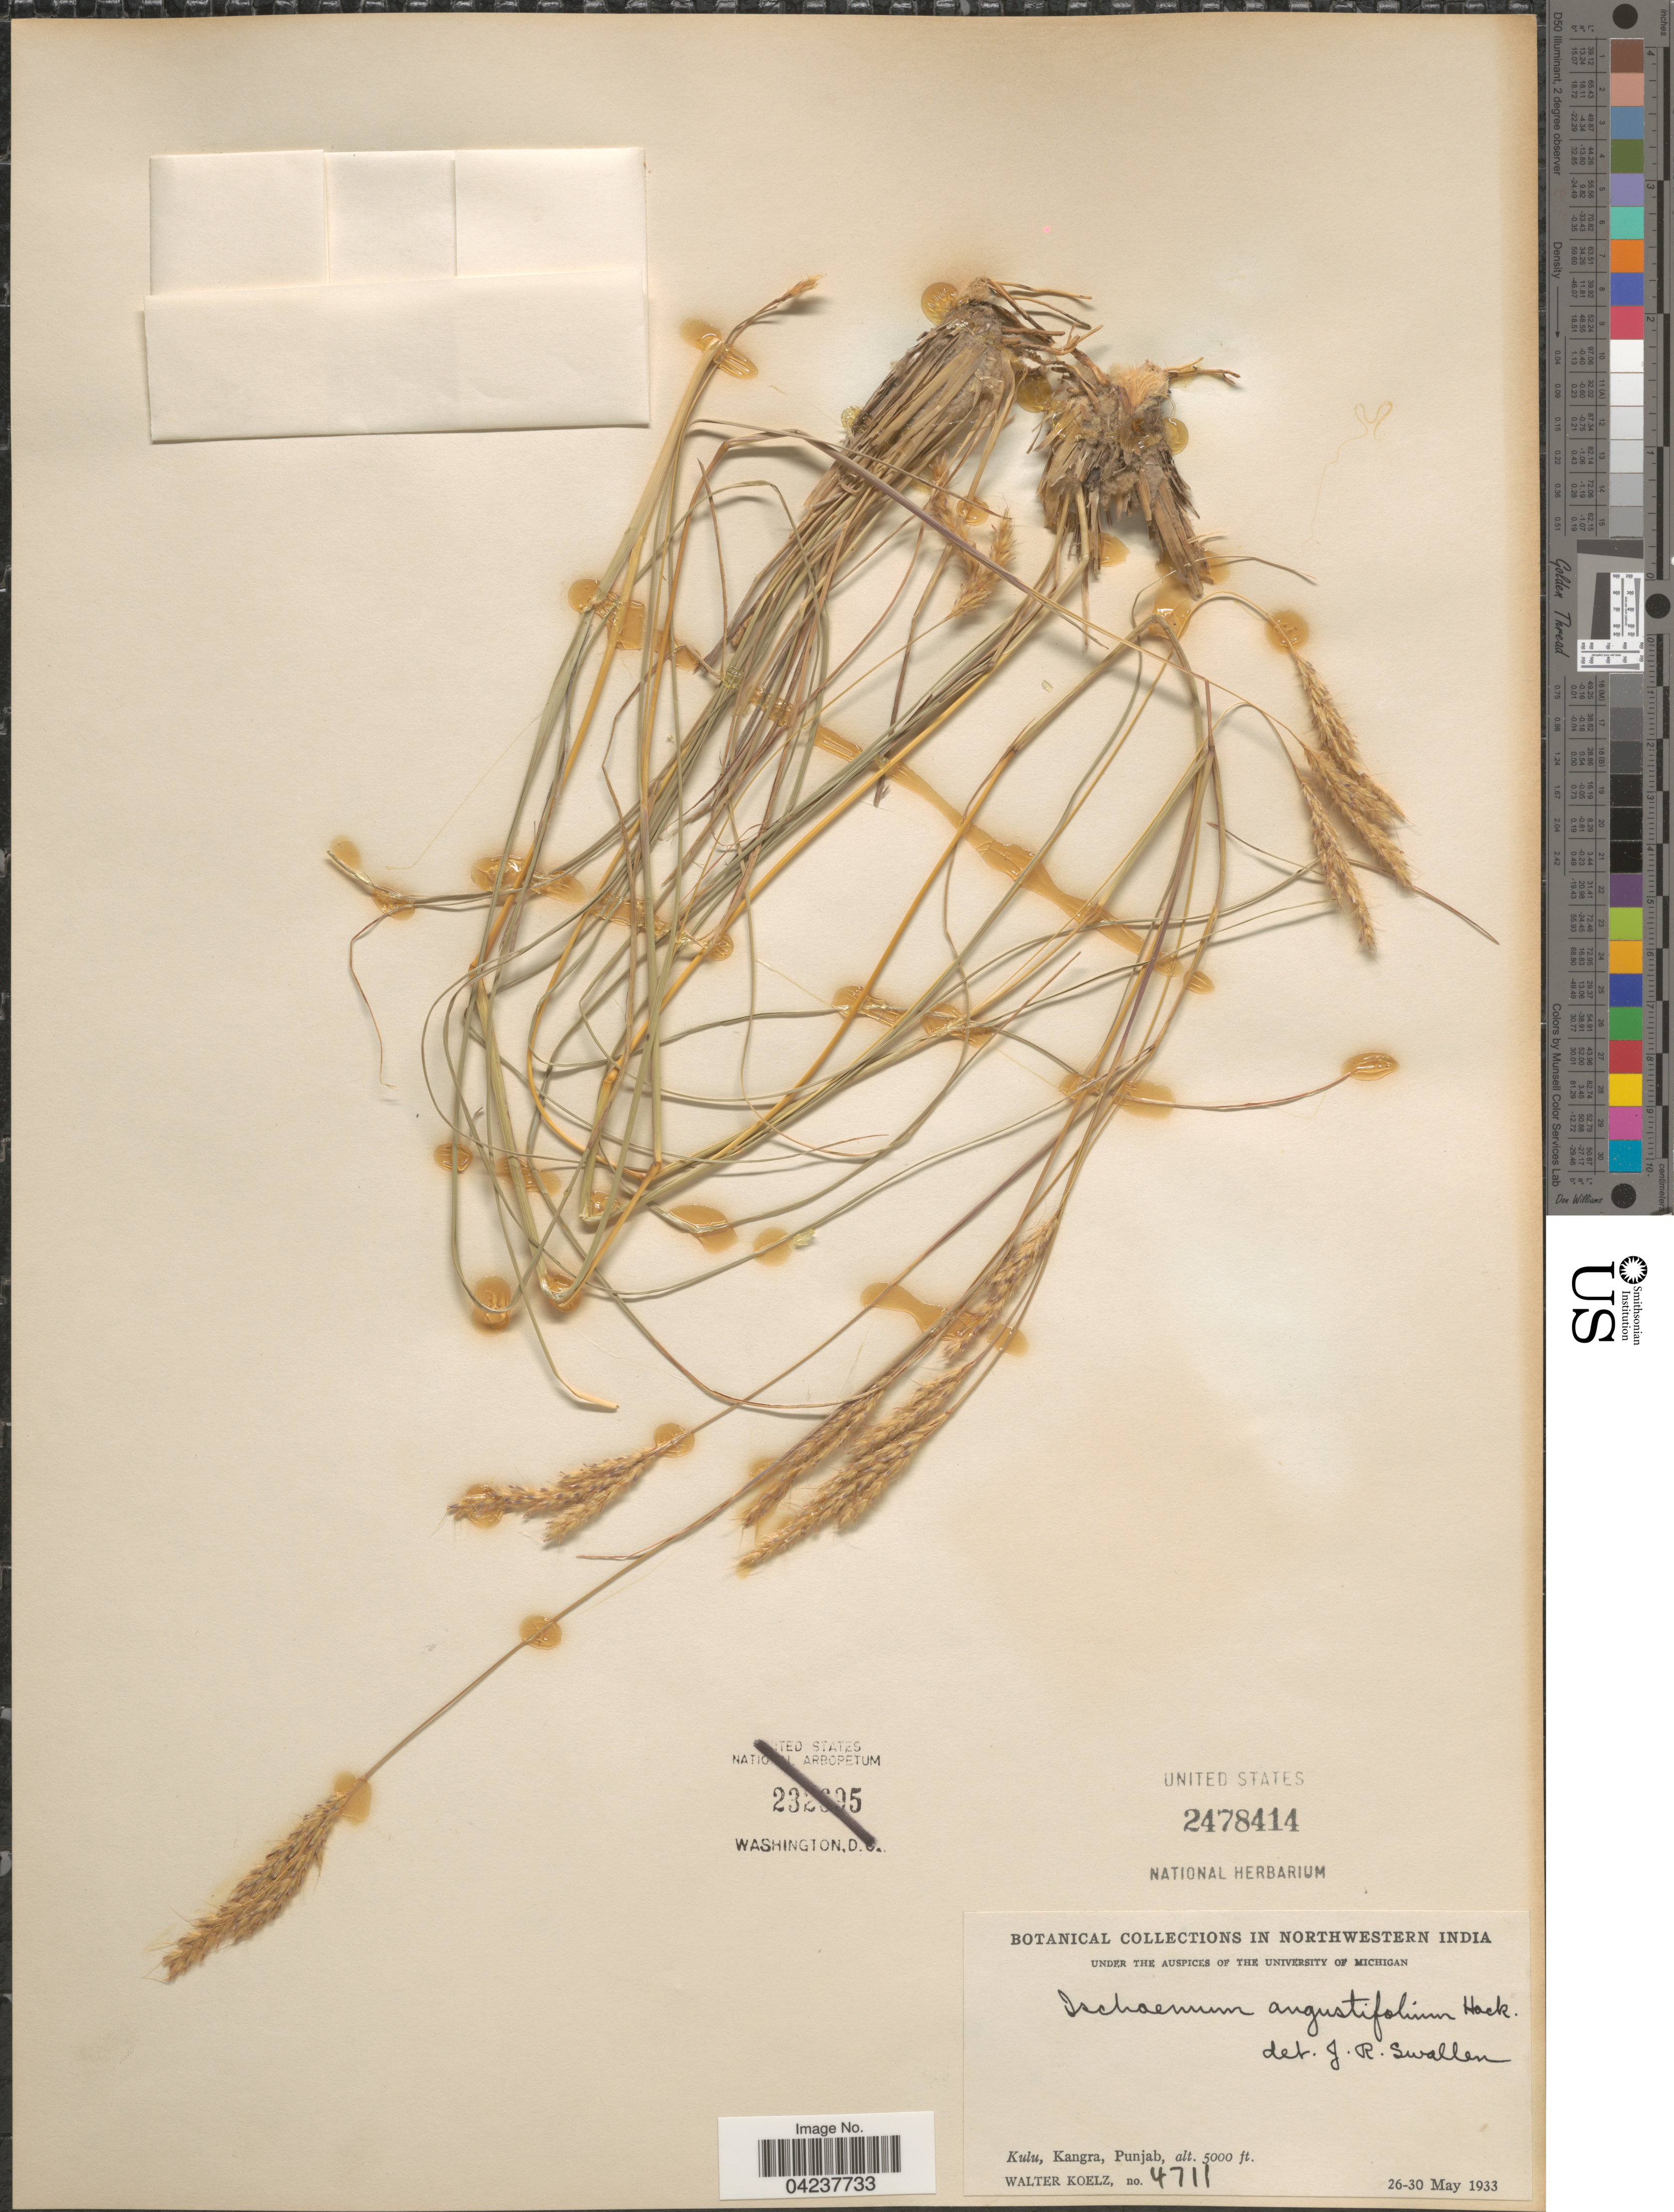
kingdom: Plantae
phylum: Tracheophyta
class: Liliopsida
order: Poales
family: Poaceae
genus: Eulaliopsis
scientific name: Eulaliopsis binata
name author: (Retz.) C. E. Hubb.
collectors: W. N. Koelz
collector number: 4711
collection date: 1933-05-26/1933-05-30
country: India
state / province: Punjab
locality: Northwestern India. Kulu, Kangra.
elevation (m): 1524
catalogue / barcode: US 2478414